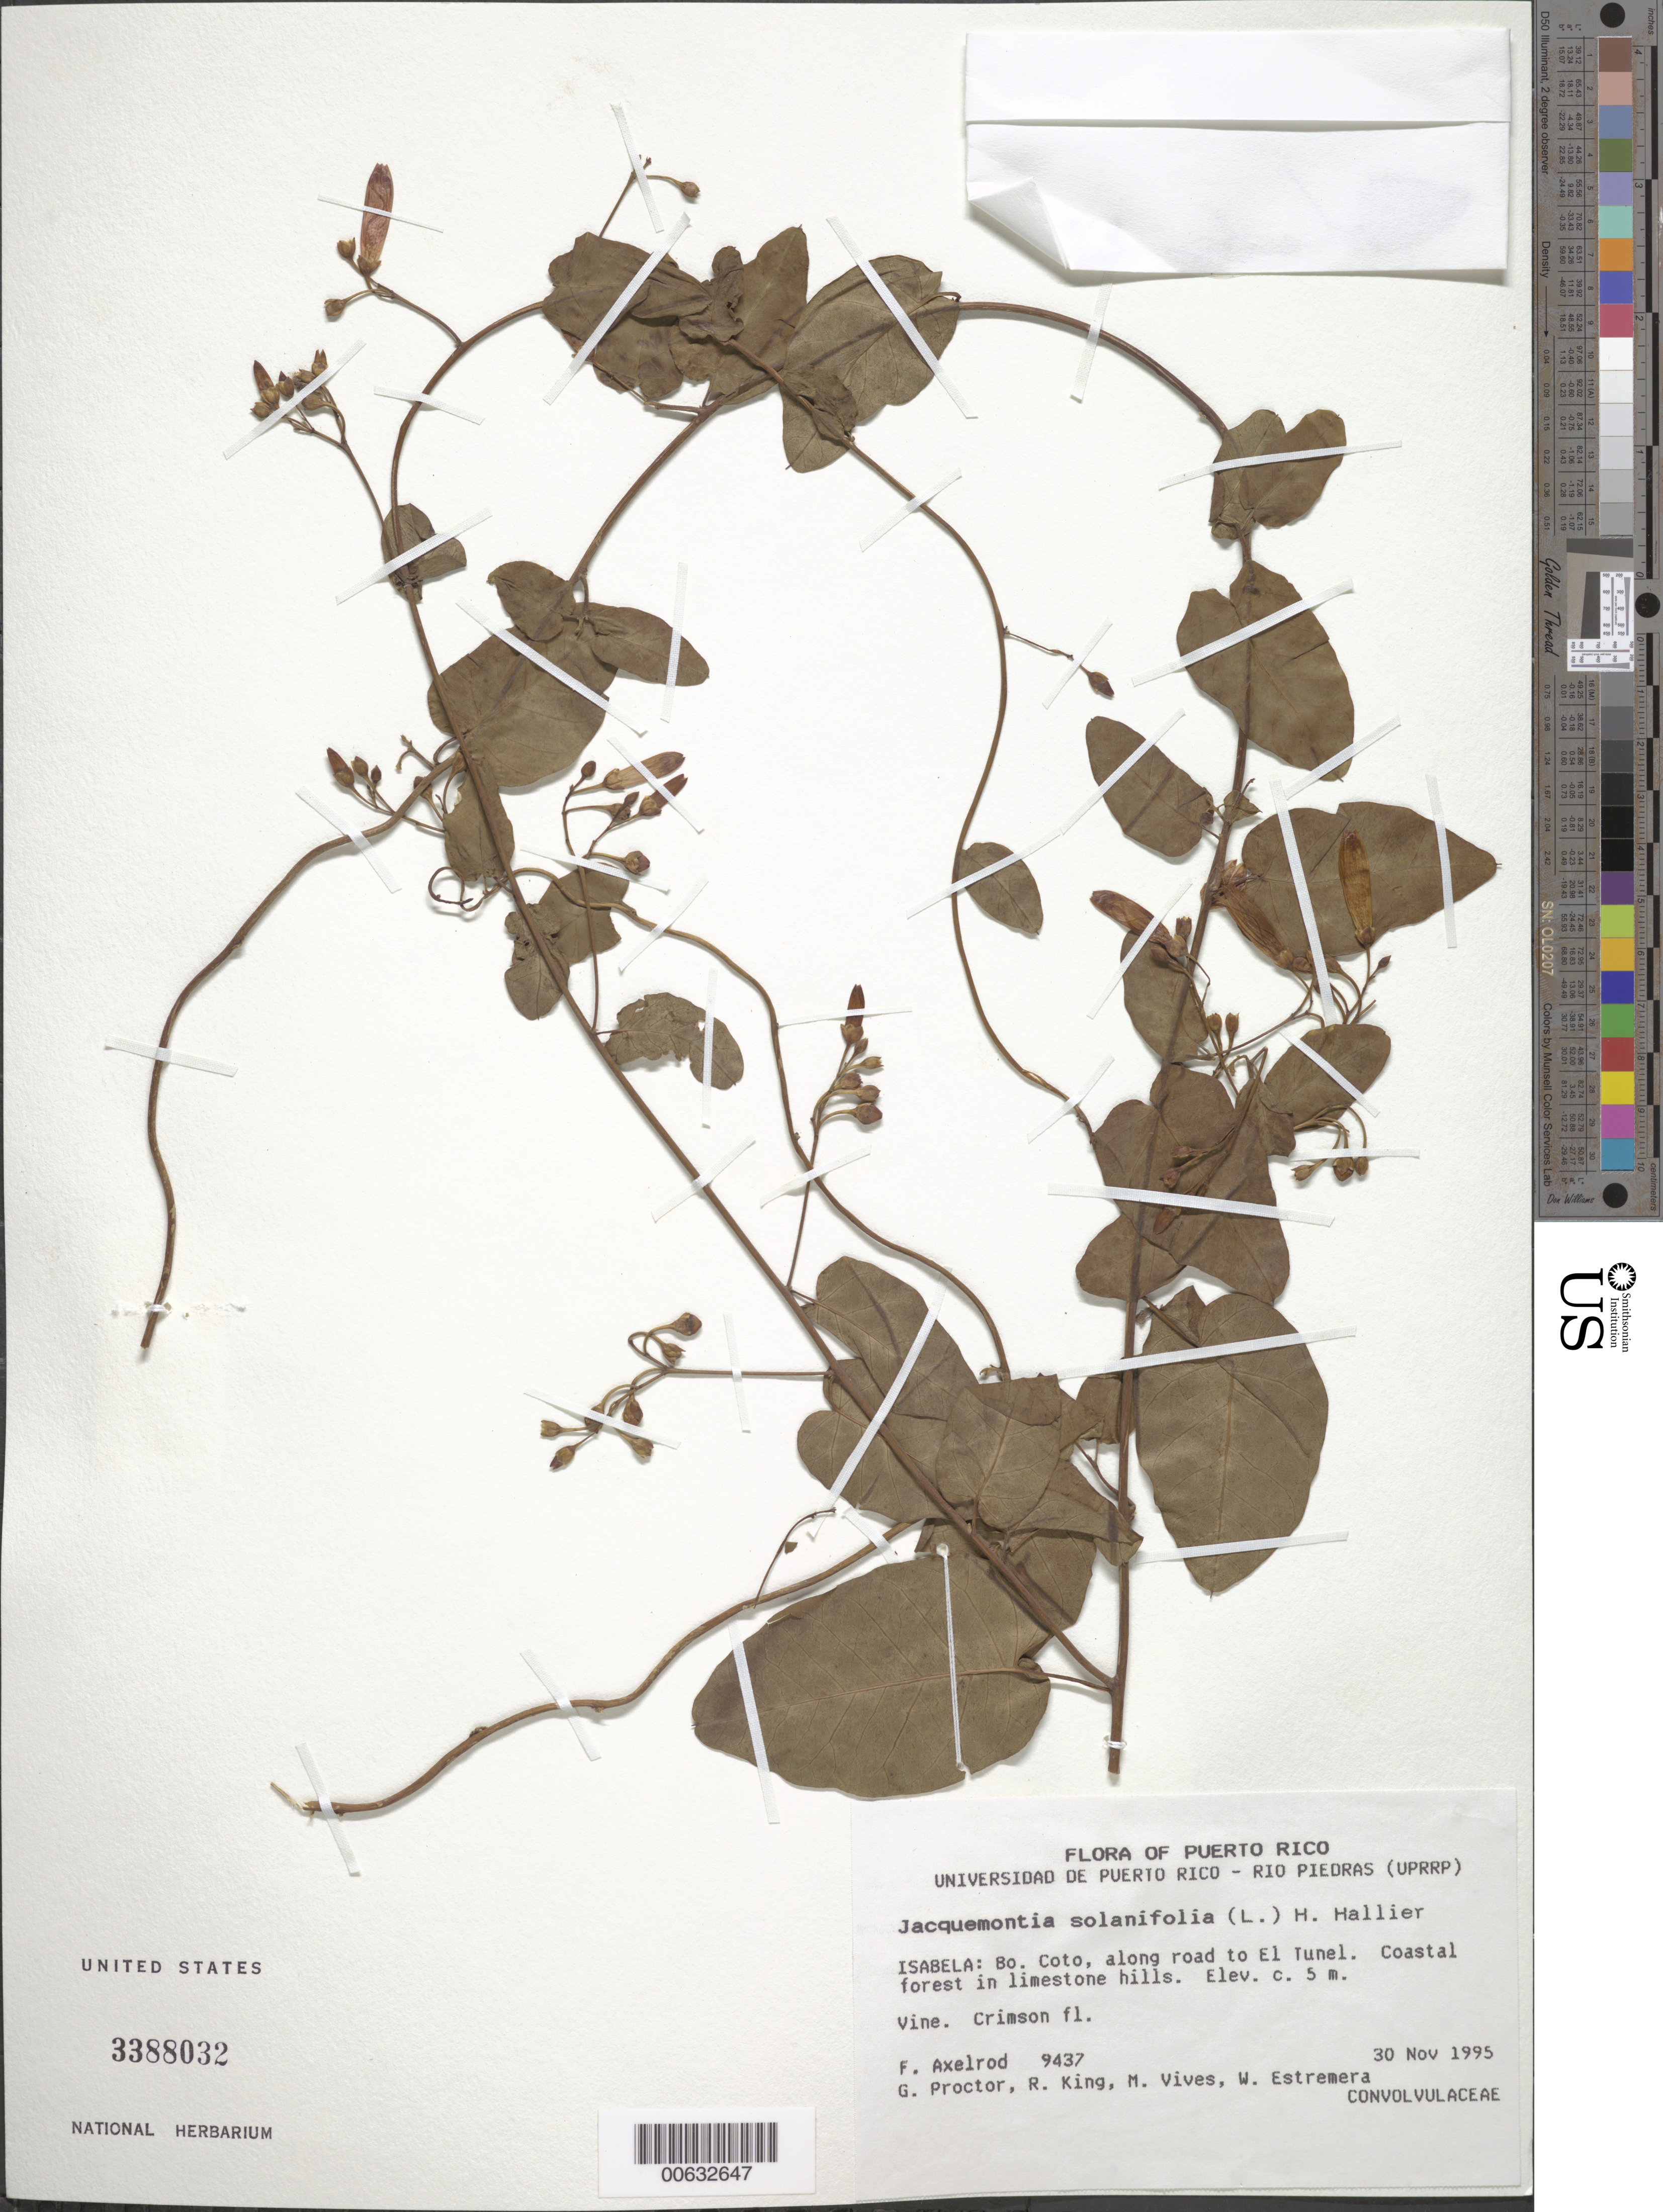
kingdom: Plantae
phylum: Tracheophyta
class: Magnoliopsida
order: Solanales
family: Convolvulaceae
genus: Jacquemontia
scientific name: Jacquemontia solanifolia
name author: (L.) Hallier f.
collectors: F. S. Axelrod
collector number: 9437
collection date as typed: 30 Nov 1995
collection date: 1995-11-30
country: Puerto Rico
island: Greater Antilles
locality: Isabela: Bo. Coto, along road to El Tunel.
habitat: Coastal forest in limestone hills.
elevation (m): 5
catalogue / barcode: US 3388032